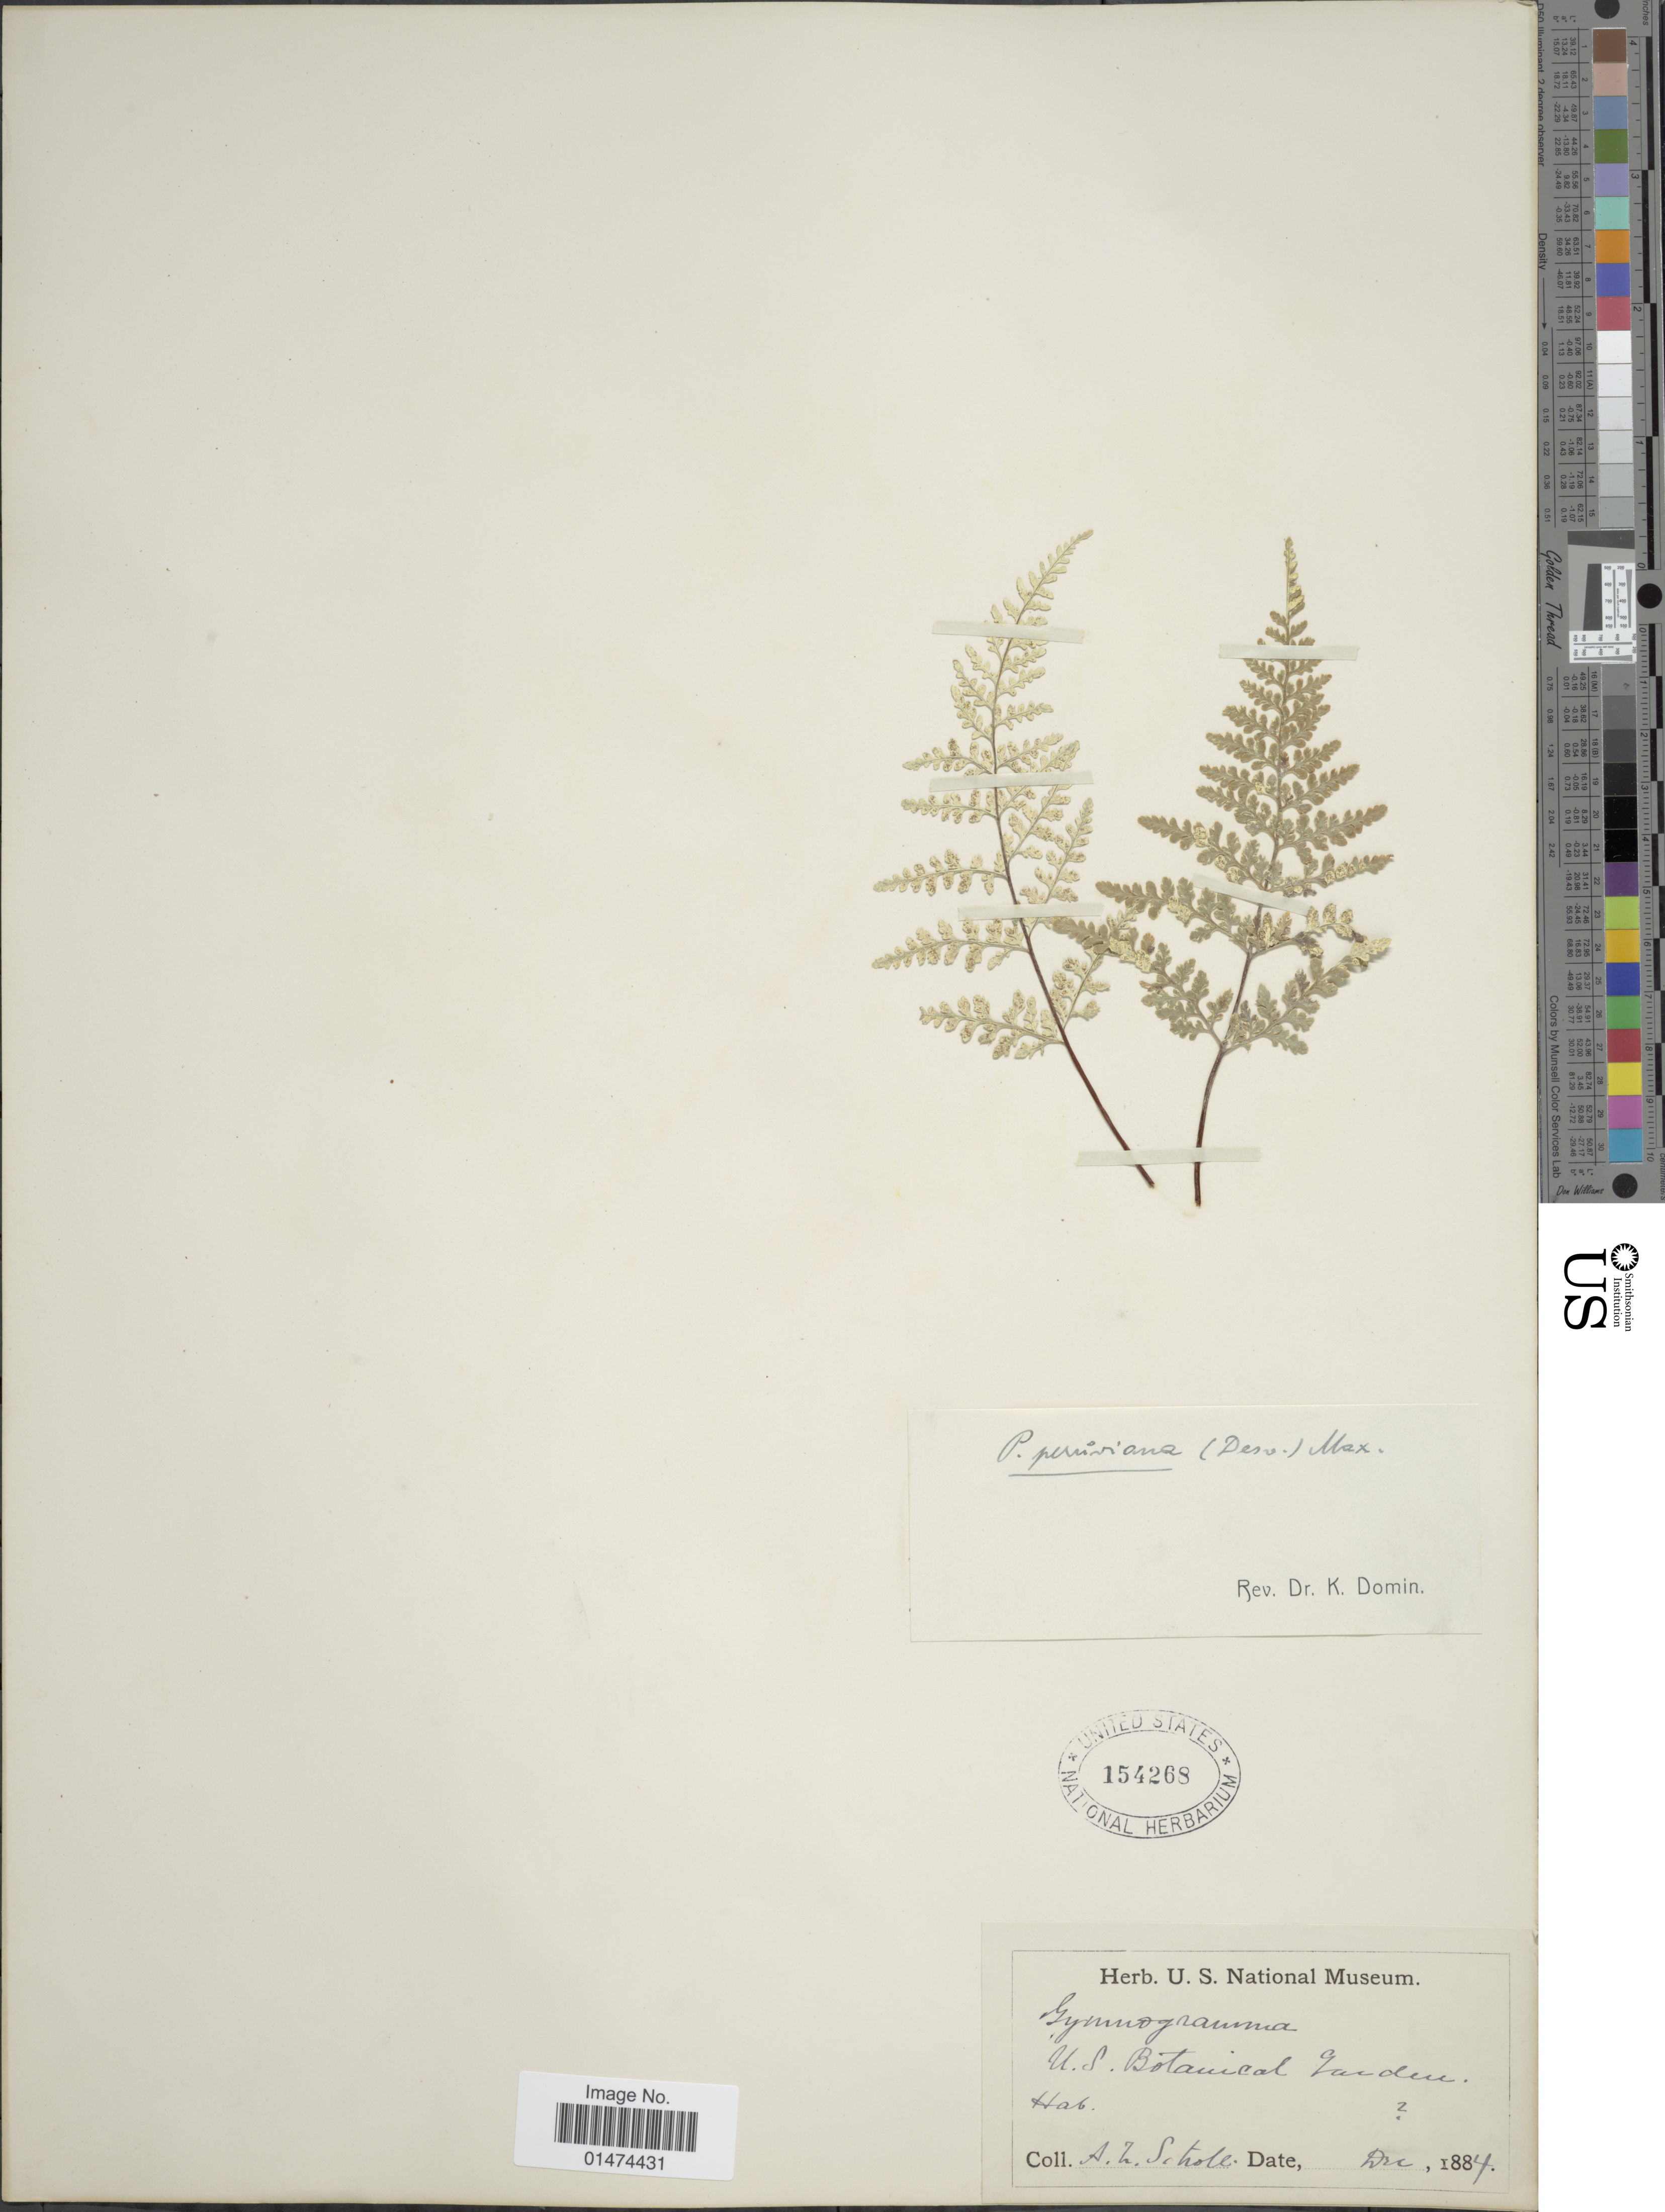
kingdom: Plantae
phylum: Tracheophyta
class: Polypodiopsida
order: Polypodiales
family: Pteridaceae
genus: Pityrogramma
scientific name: Pityrogramma chrysophylla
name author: (Sw.) Link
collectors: A. Schote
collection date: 1884-12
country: United States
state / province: District of Columbia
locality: U. S. Botanical Garden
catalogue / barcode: US 154268